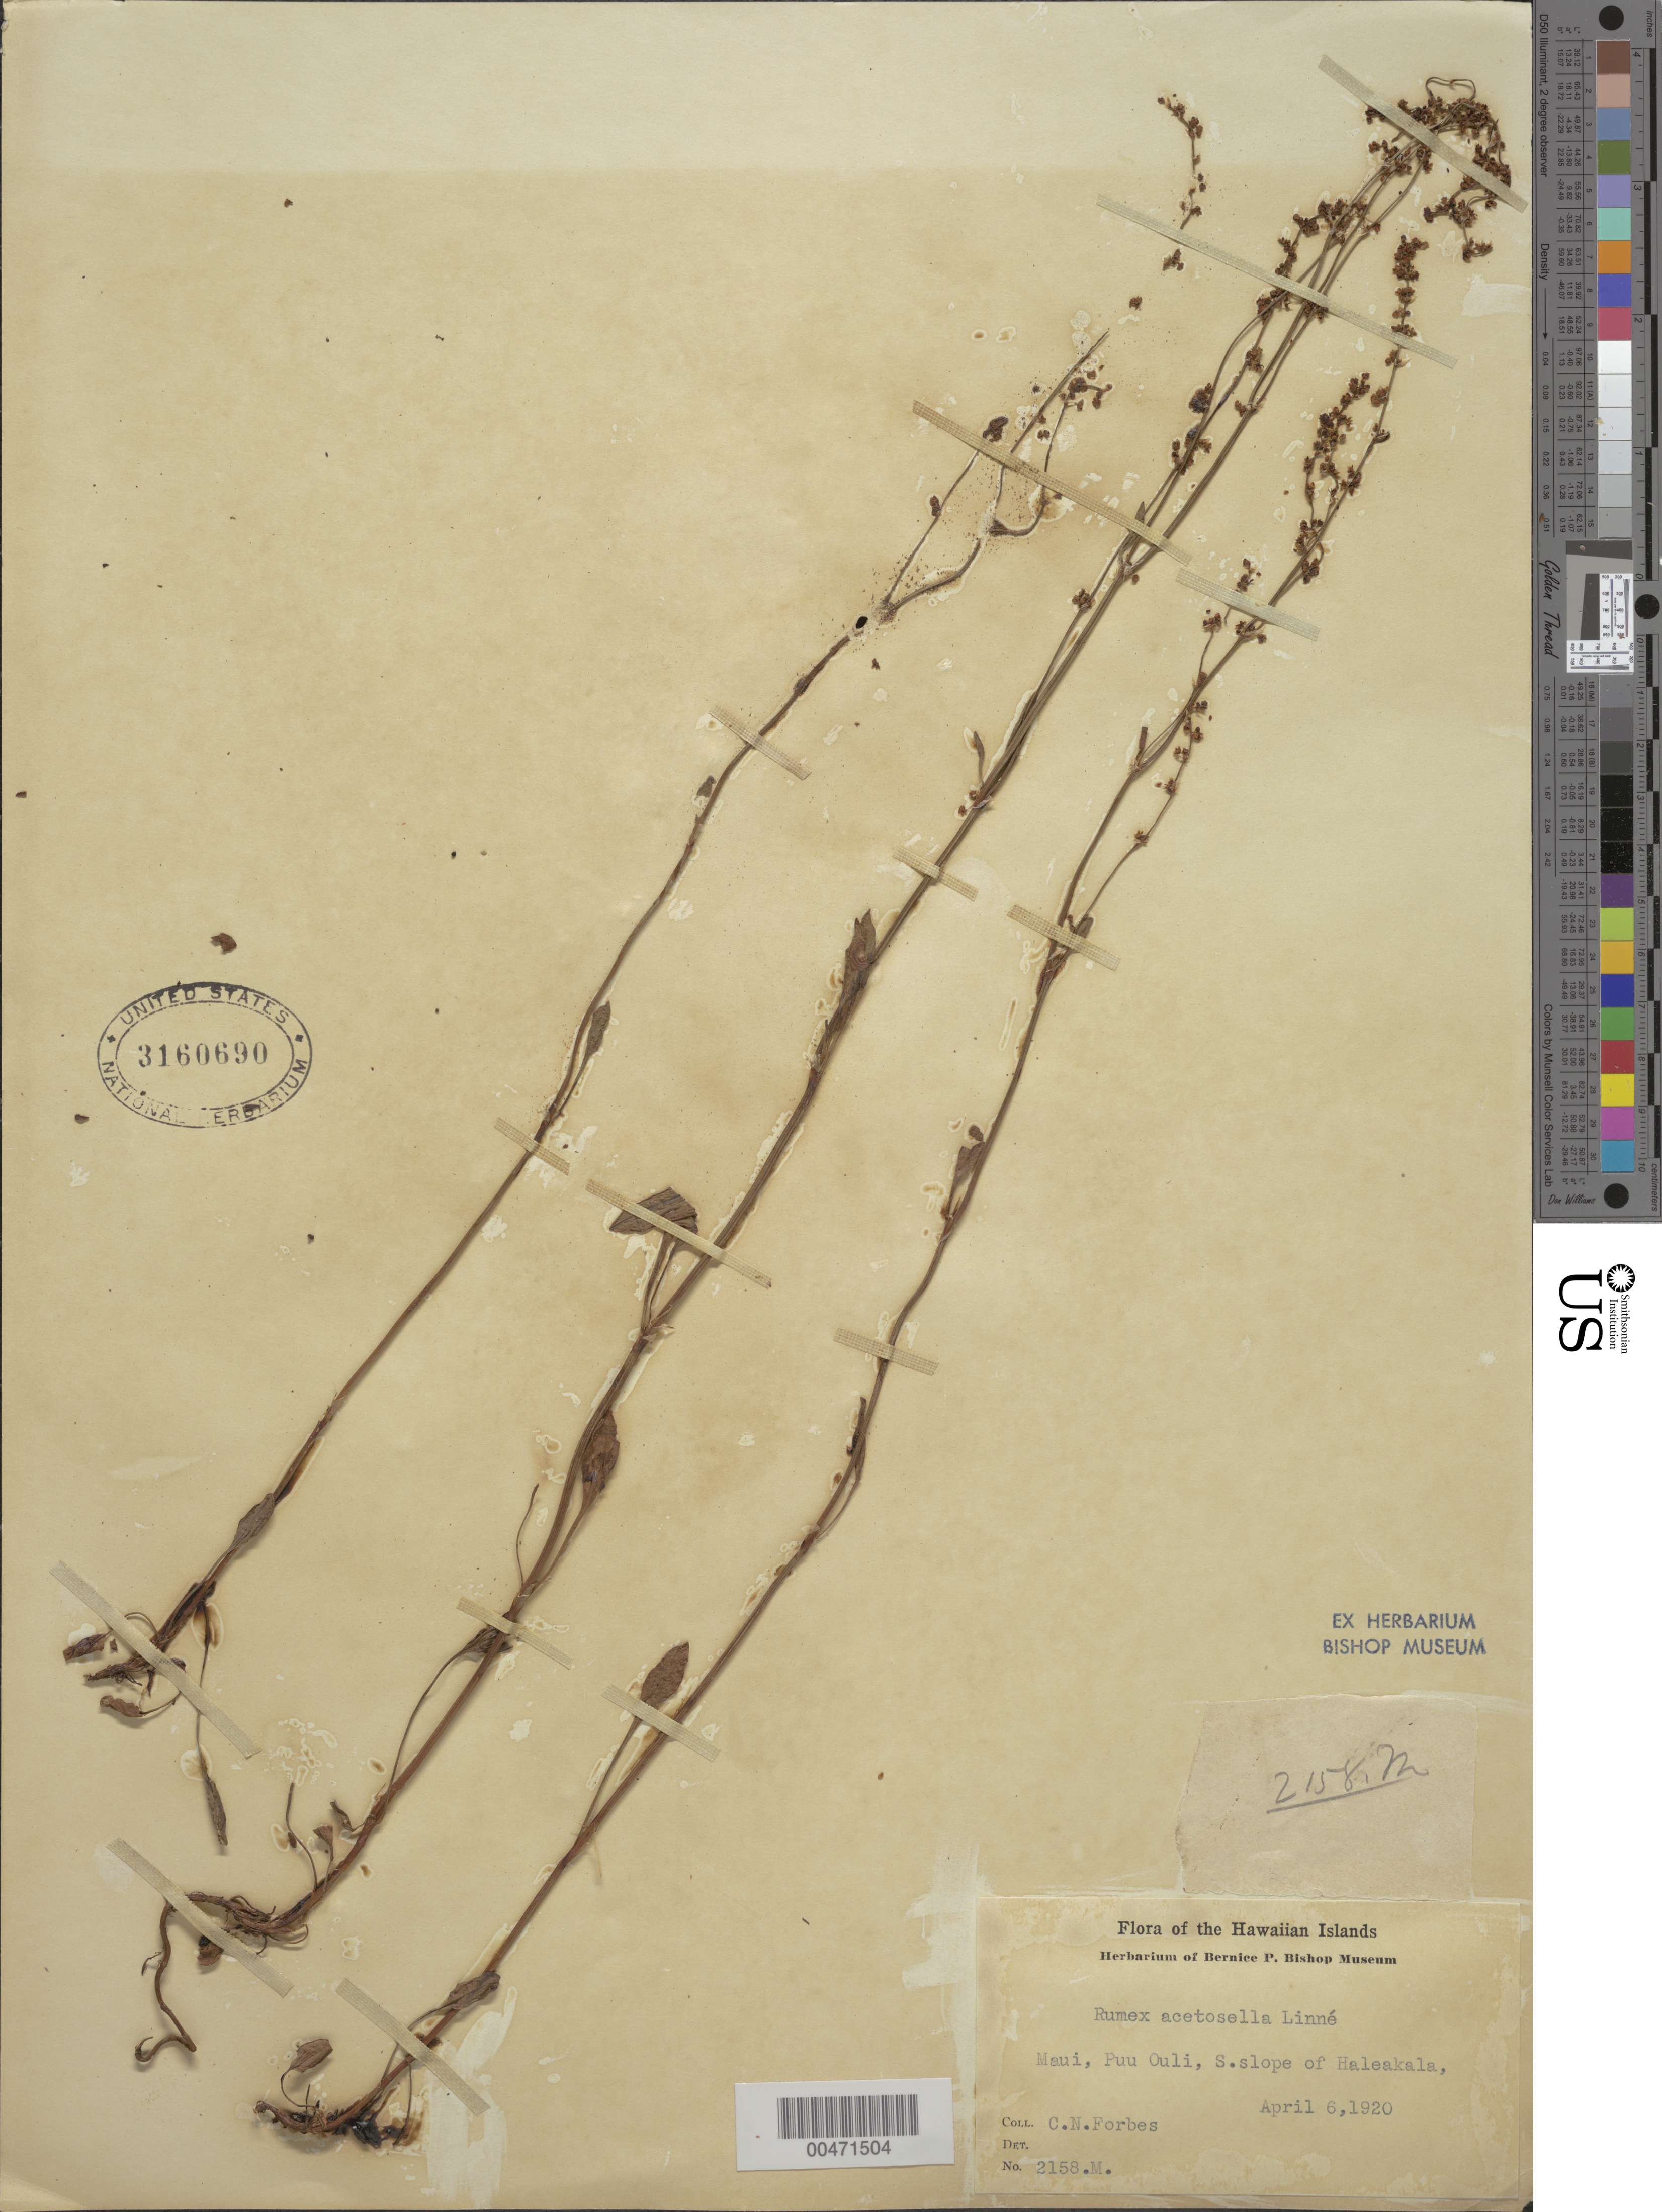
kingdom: Plantae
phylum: Tracheophyta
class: Magnoliopsida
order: Caryophyllales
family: Polygonaceae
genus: Rumex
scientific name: Rumex acetosella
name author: L.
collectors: C. N. Forbes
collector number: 2158.M.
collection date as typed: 6 Apr 1920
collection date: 1920-04-06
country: United States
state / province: Hawaii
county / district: Maui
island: Maui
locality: Puu Ouli, S slope of Haleakala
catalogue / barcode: US 3160690